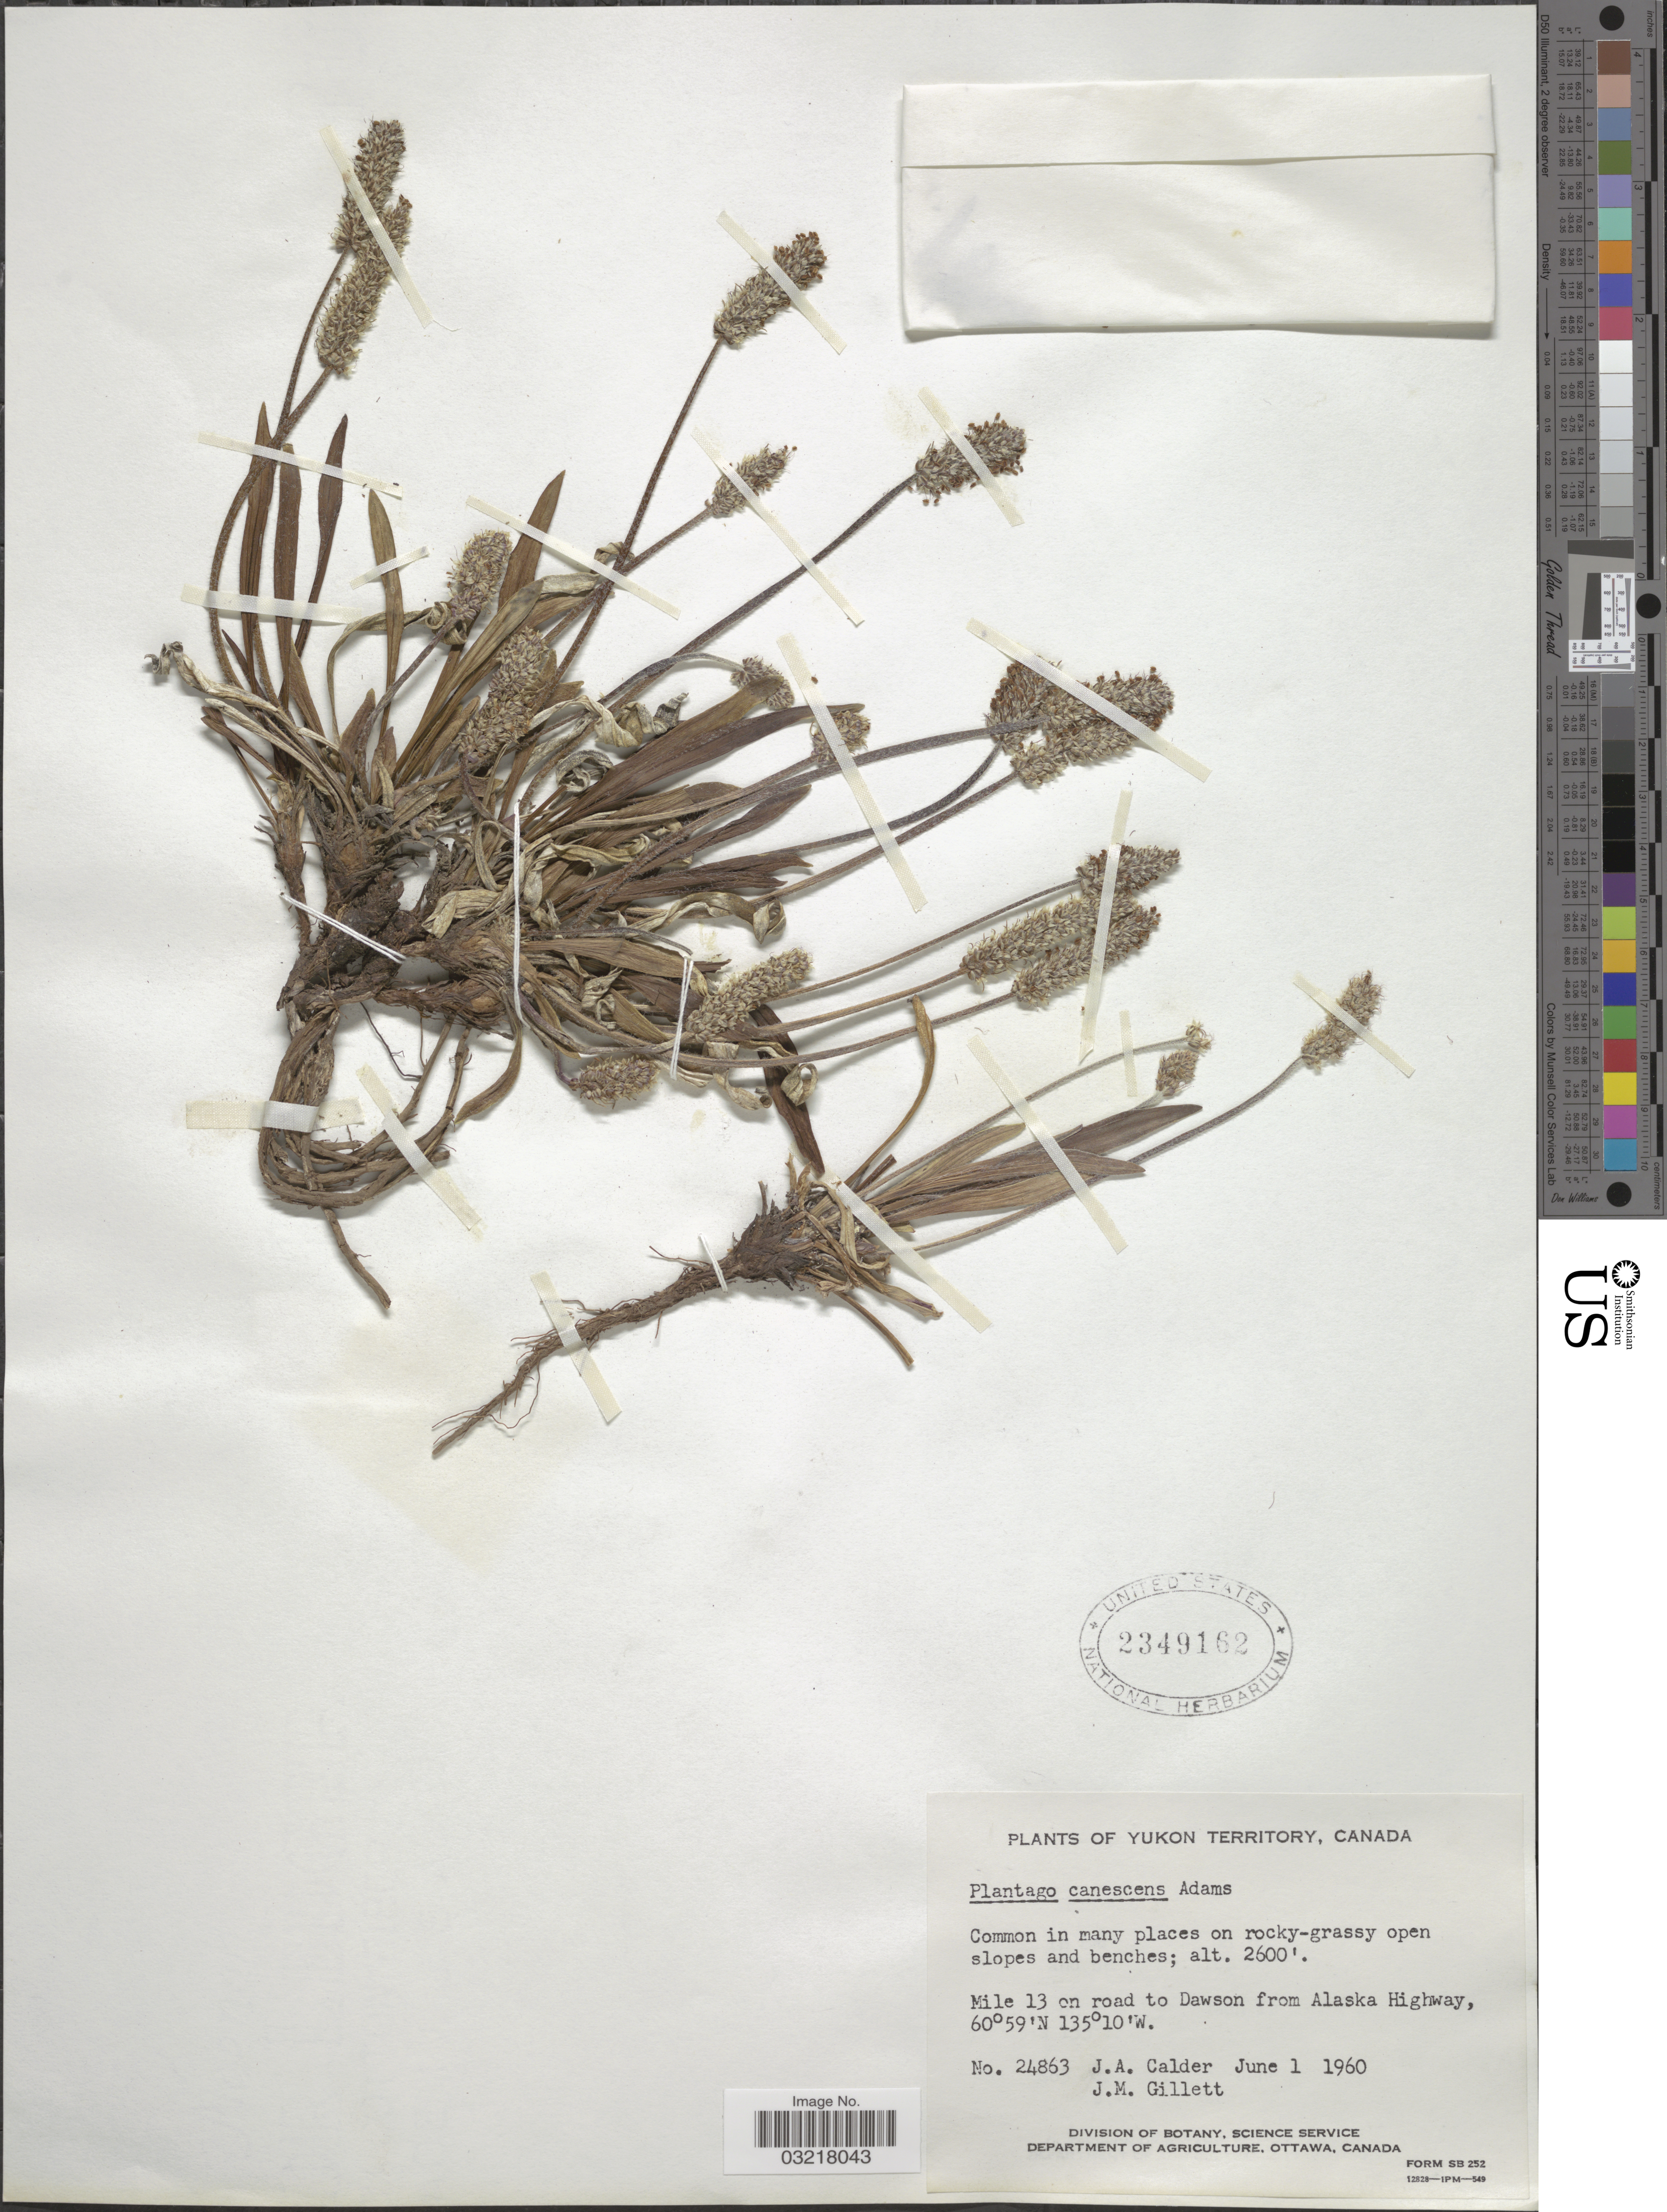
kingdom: Plantae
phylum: Tracheophyta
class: Magnoliopsida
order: Lamiales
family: Plantaginaceae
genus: Plantago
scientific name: Plantago canescens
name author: Adams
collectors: J. A. Calder & J. M. Gillett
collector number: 24863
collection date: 1960-06-01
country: Canada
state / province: Yukon Territory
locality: Mile 13 on road to Dawson from Alaska Highway.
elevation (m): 792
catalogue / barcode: US 2349162